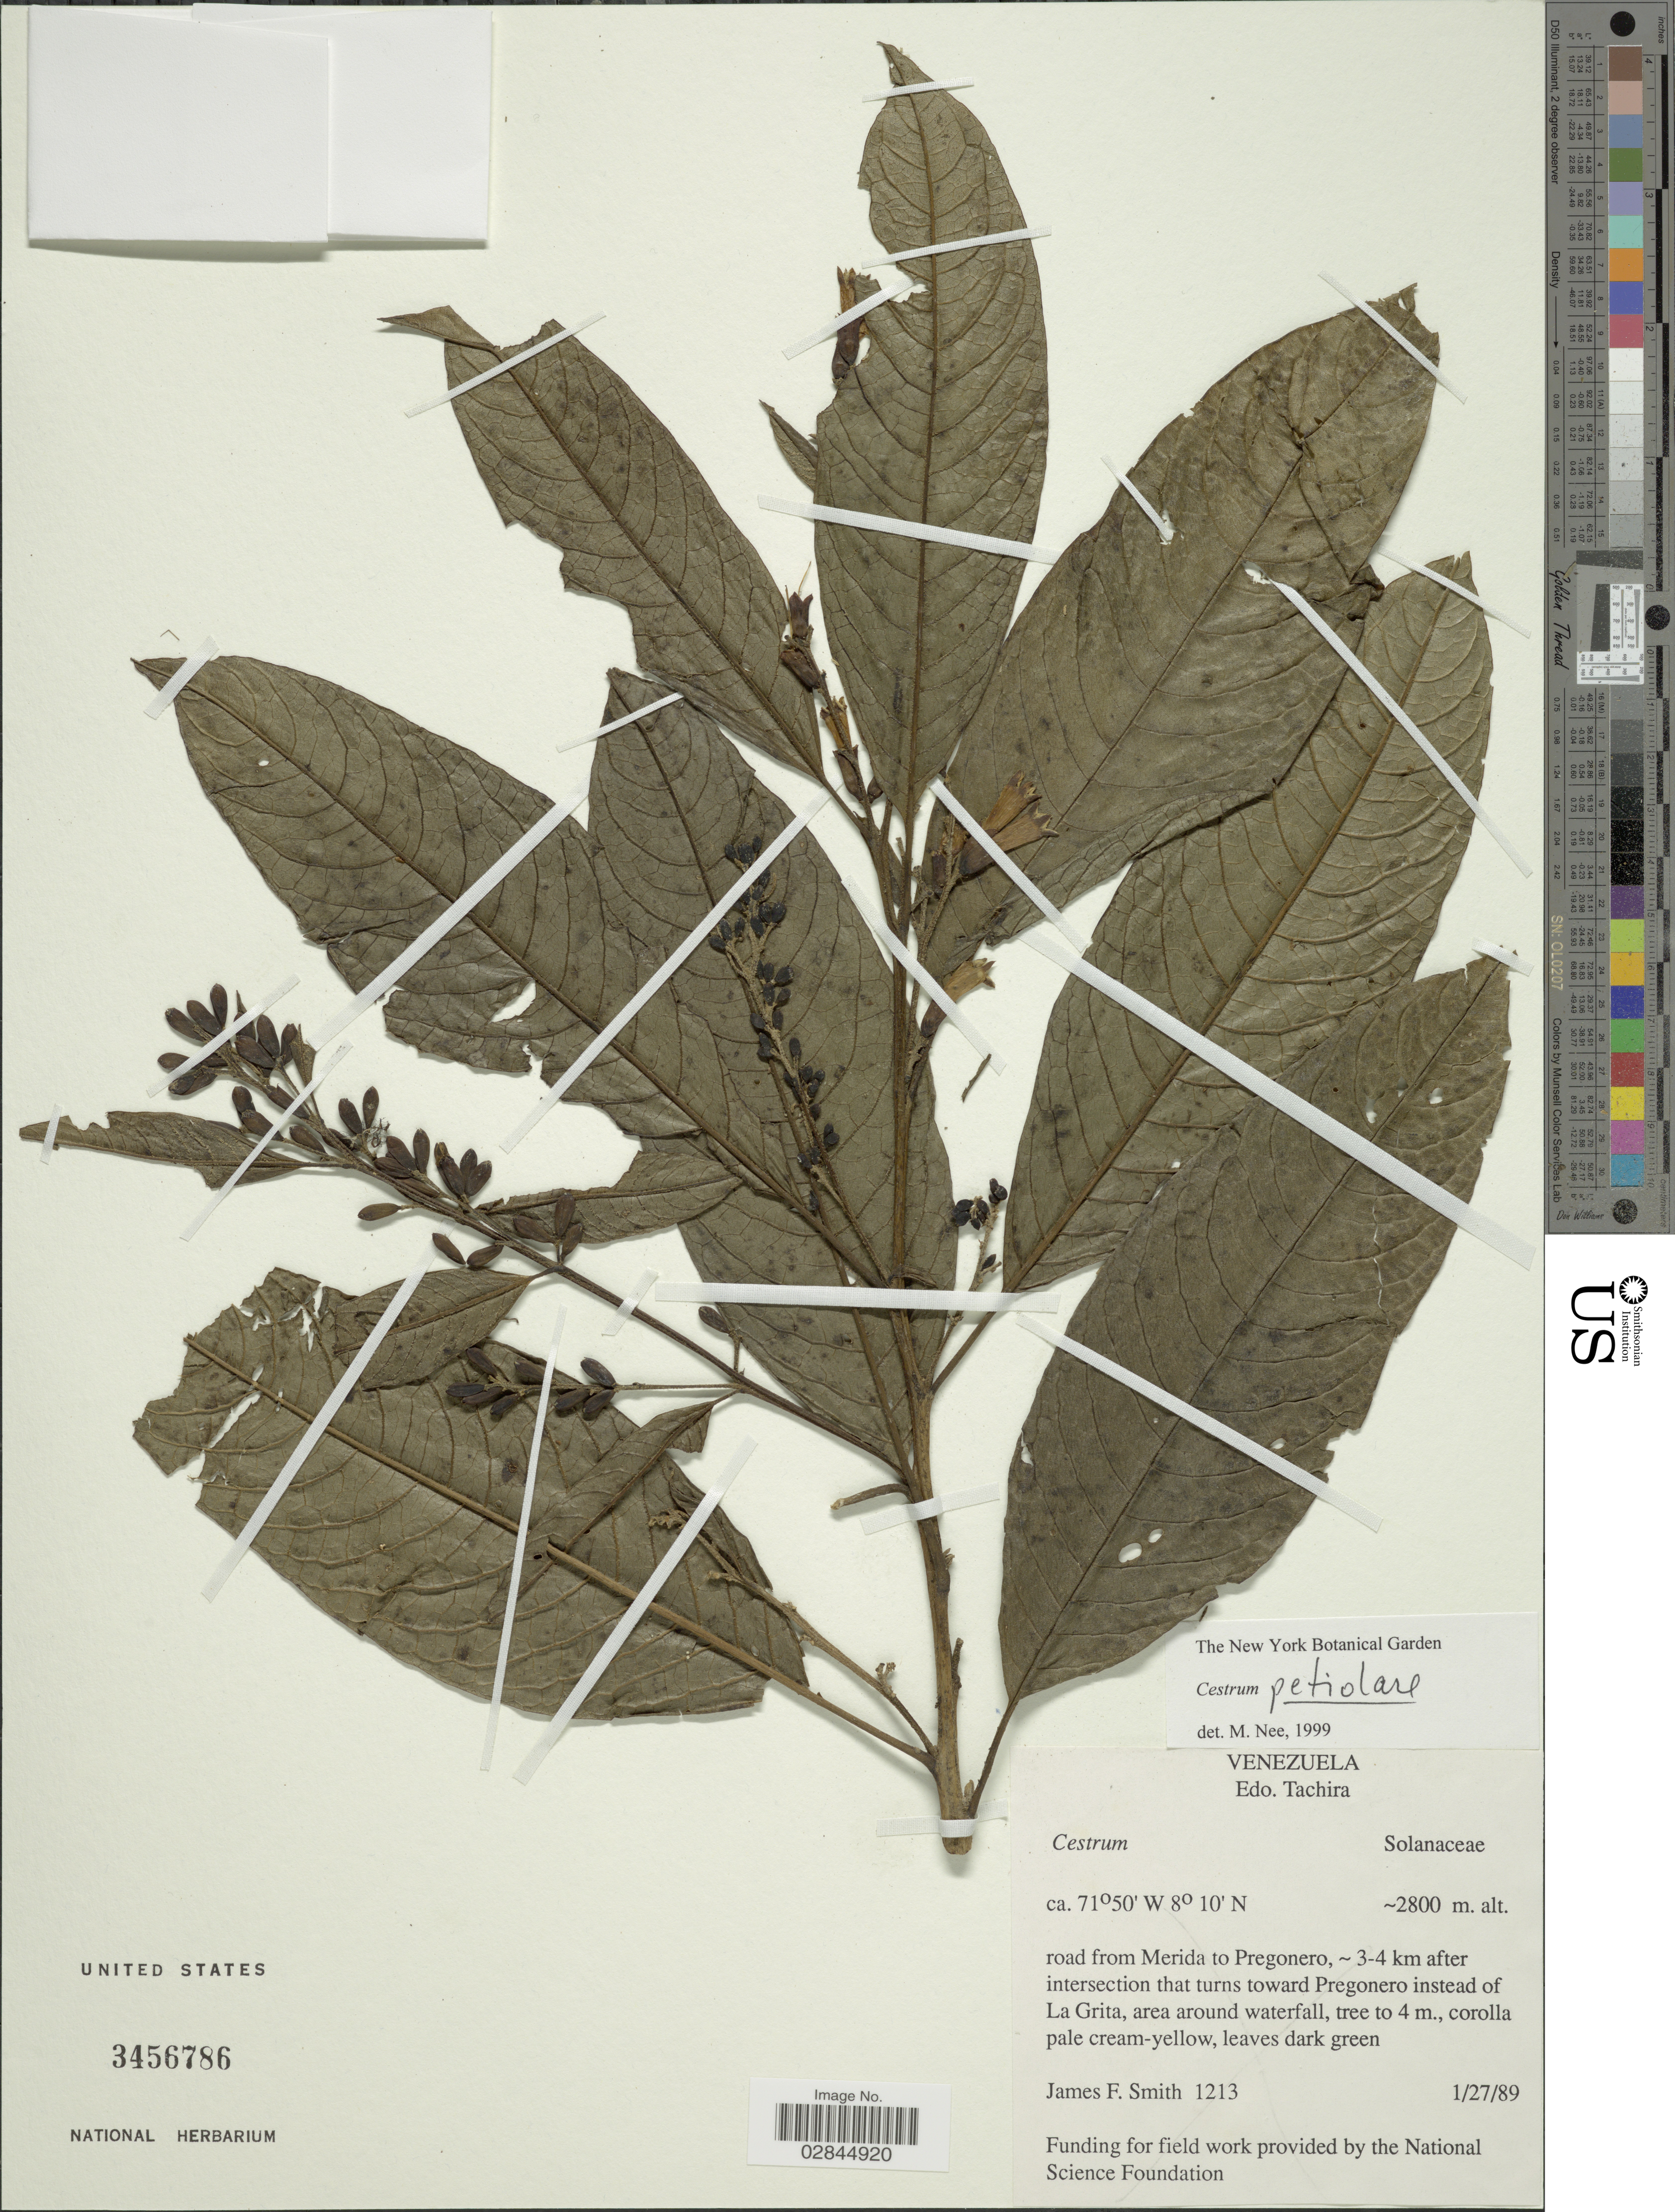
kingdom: Plantae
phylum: Tracheophyta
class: Magnoliopsida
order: Solanales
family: Solanaceae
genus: Cestrum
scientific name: Cestrum petiolare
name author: Kunth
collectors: J. Smith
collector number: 1213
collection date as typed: Transcribed d/m/y: 27/1/89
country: Venezuela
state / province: Tachira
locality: Road from Merida to Pregonero, :3-4 km after intersection that turns toward Pregonero instead of La Grita, area around waterfall.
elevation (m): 2800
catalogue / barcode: US 3456786